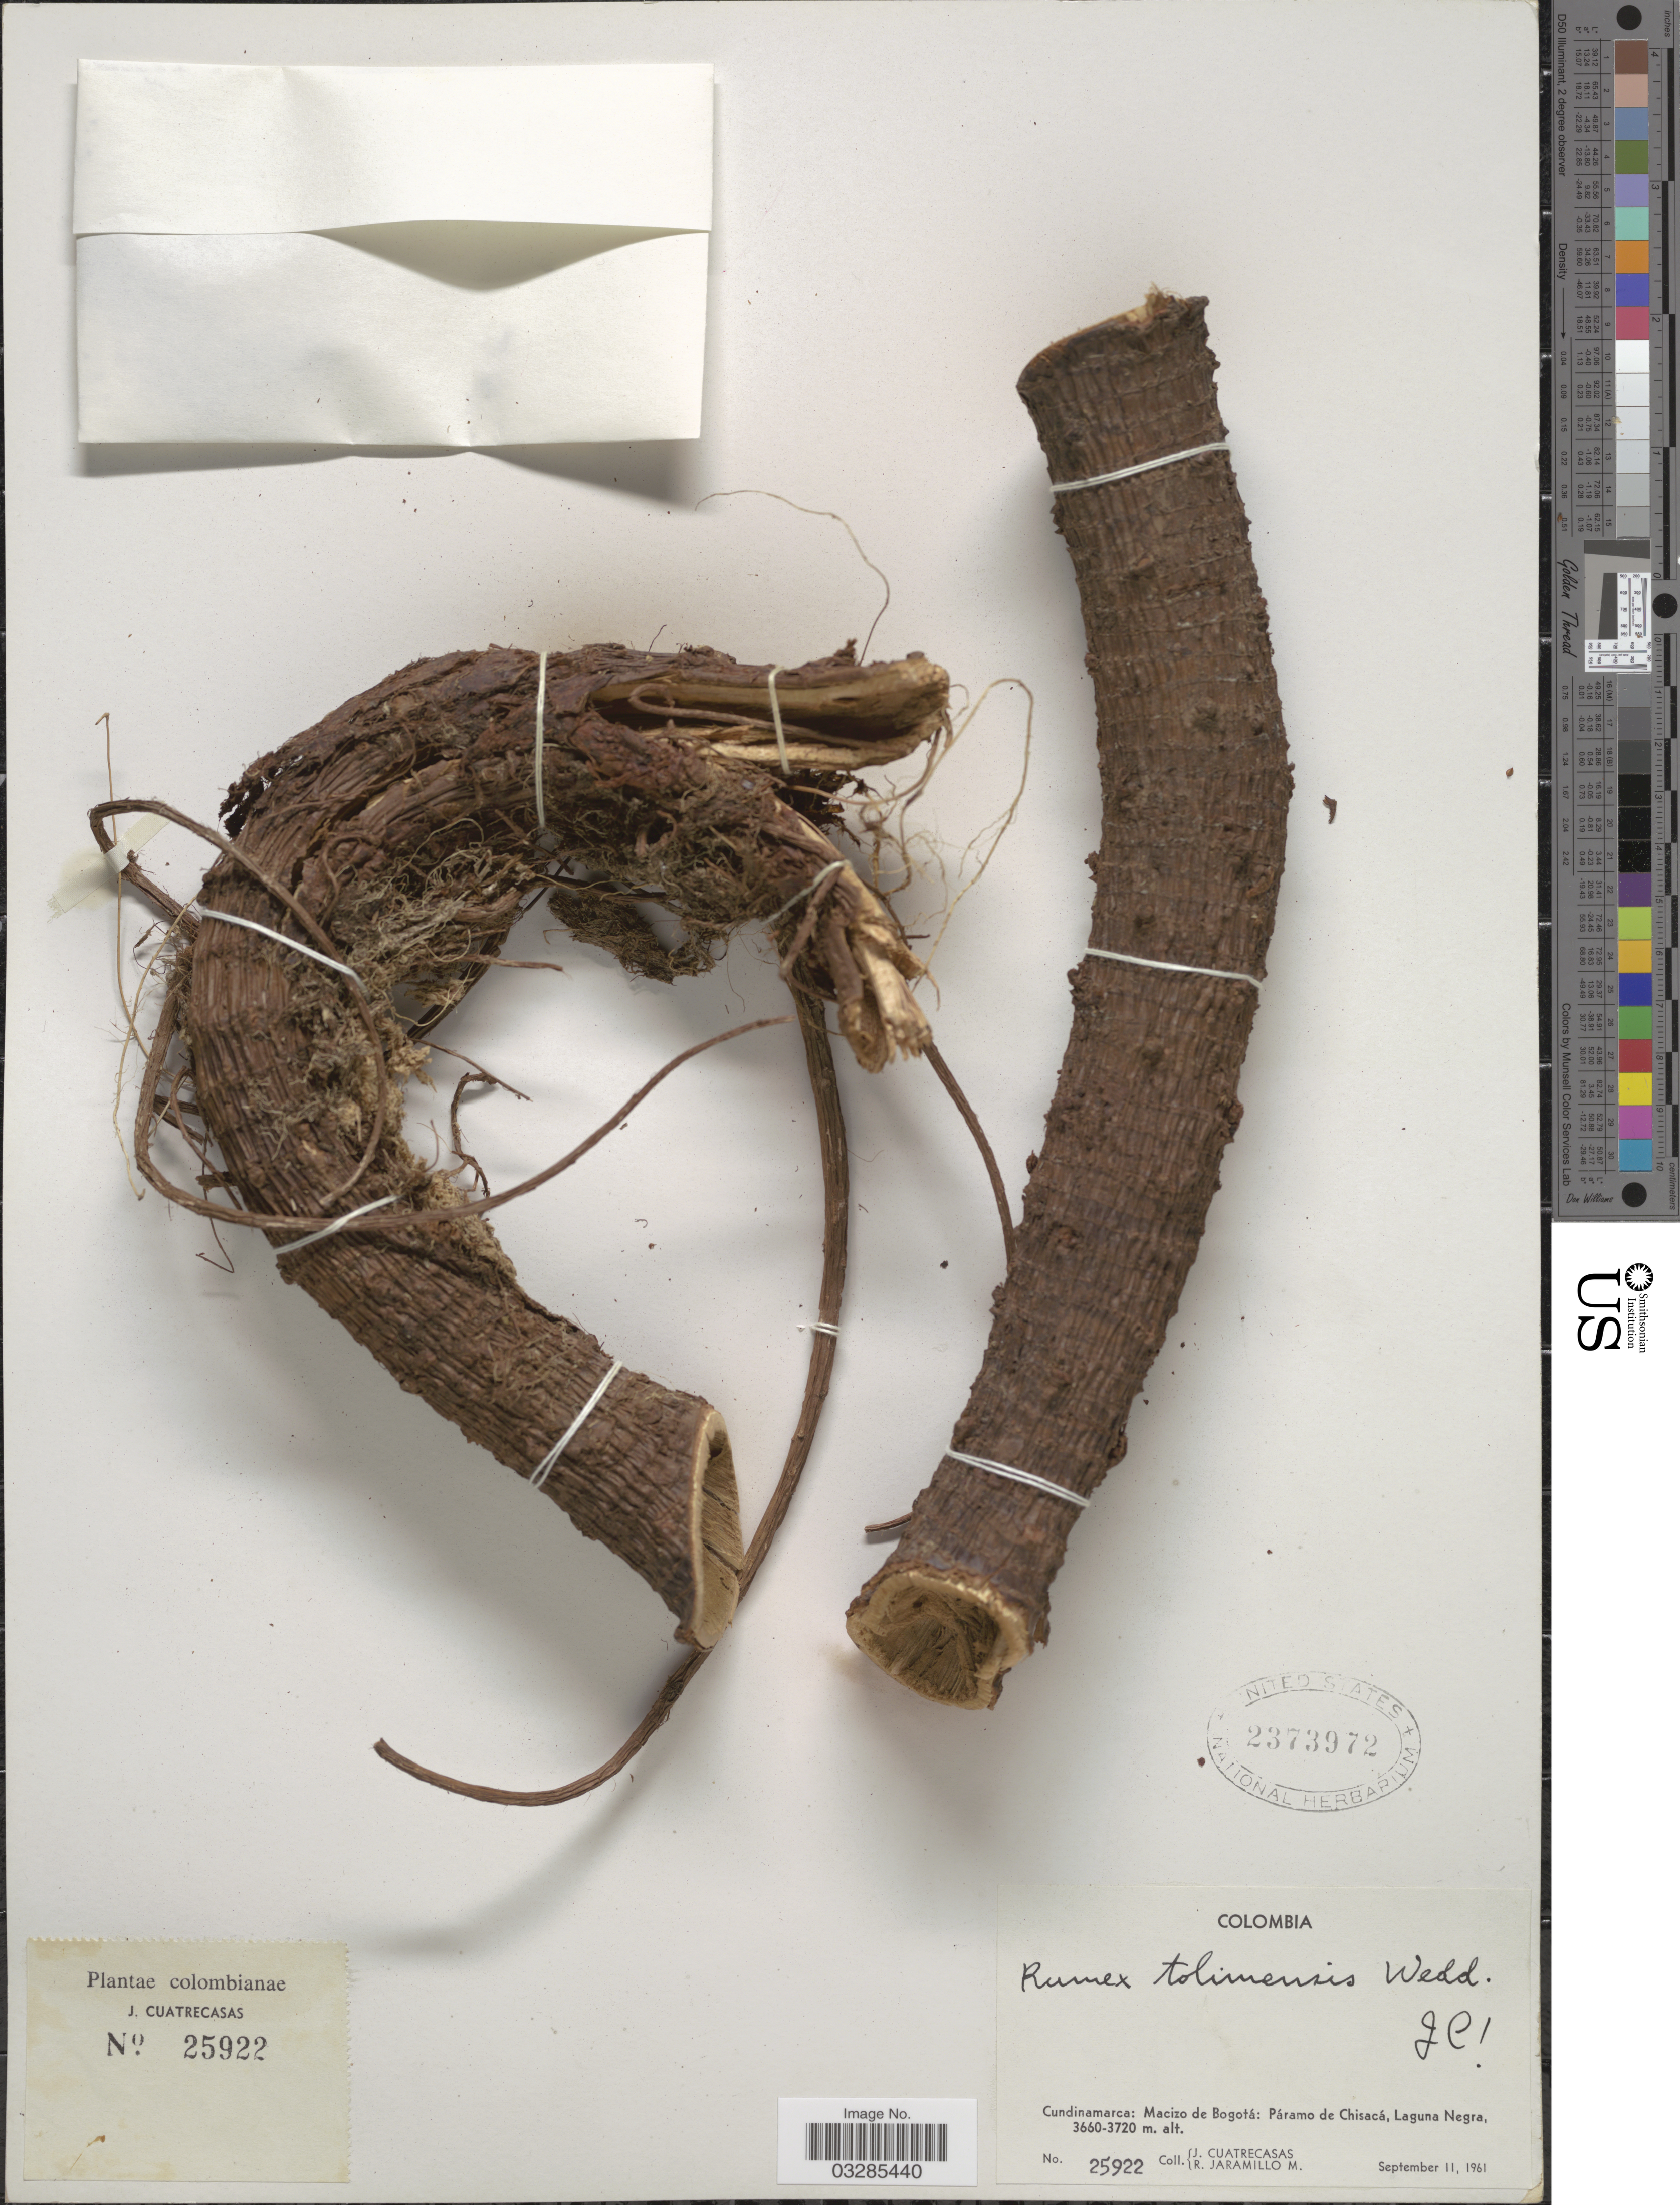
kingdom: Plantae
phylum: Tracheophyta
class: Magnoliopsida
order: Caryophyllales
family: Polygonaceae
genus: Rumex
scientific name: Rumex tolimensis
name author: Wedd.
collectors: J. Cuatrecasas & R. Jaramillo M.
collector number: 25922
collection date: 1961-09-11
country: Colombia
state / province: Cundinamarca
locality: Macizo del Bogotá: Páramo de Chisecá. Laguna Negra.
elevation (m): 3660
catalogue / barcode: US 2373972